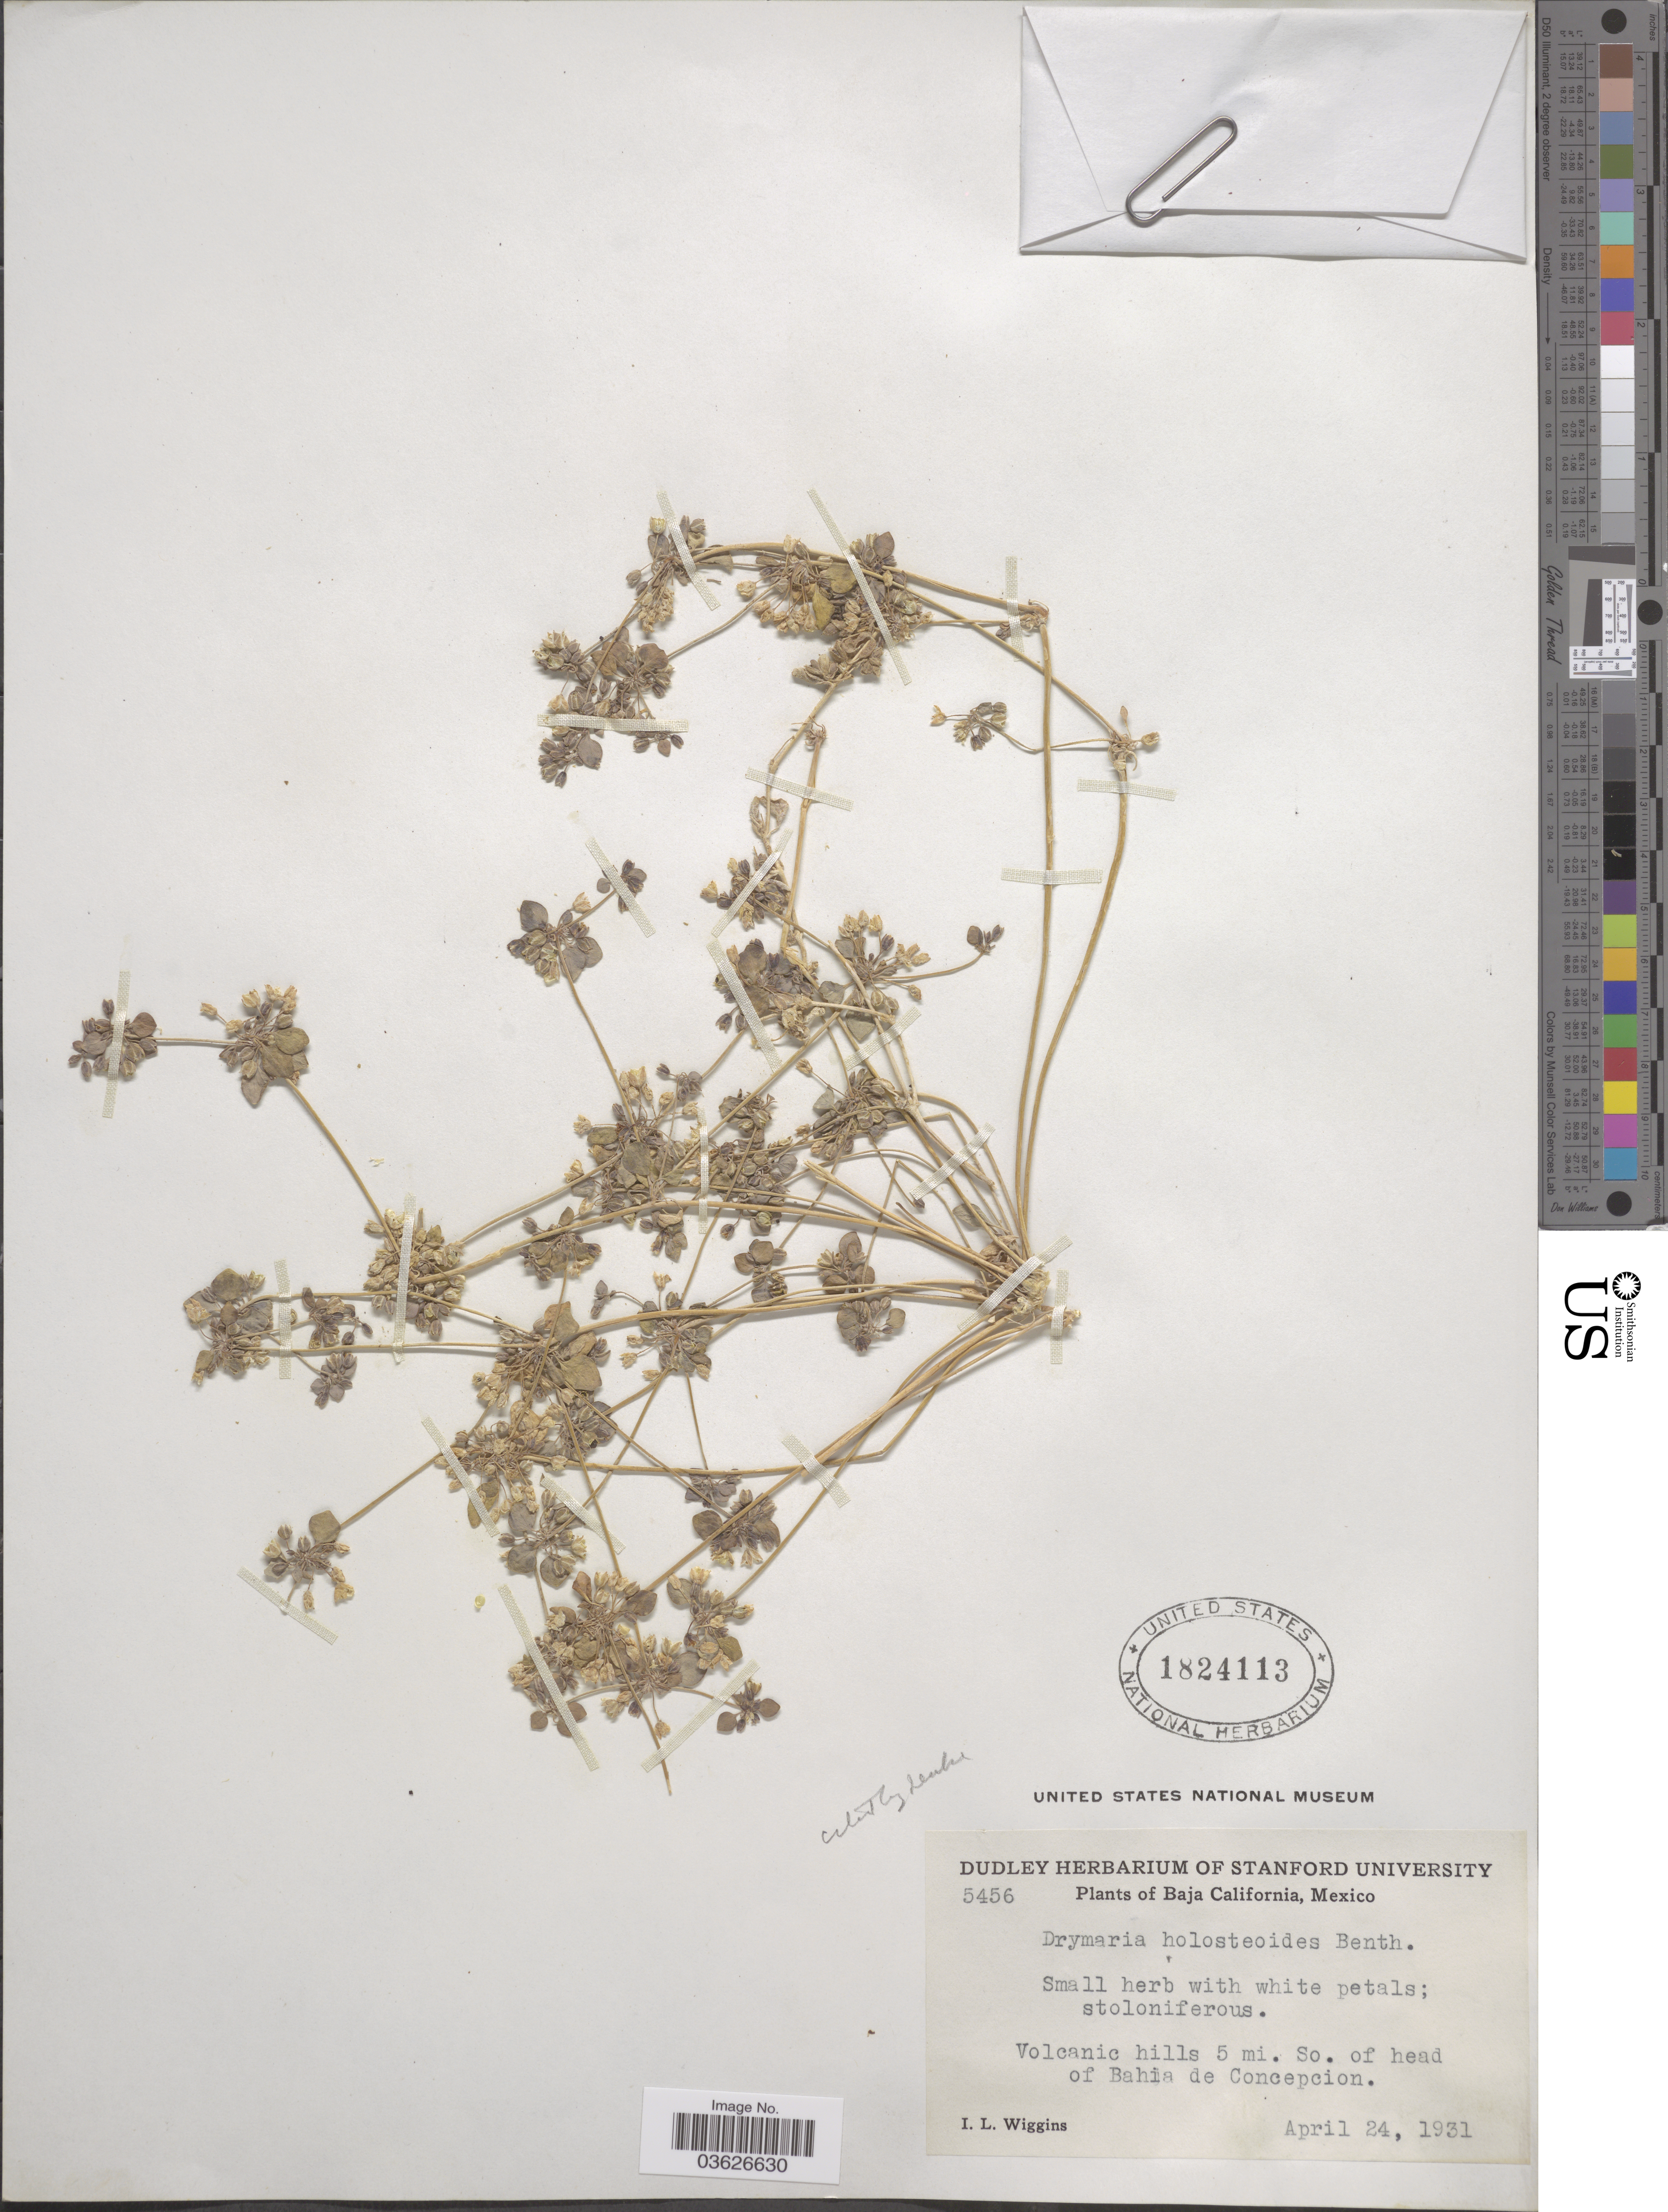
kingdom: Plantae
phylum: Tracheophyta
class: Magnoliopsida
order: Caryophyllales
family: Caryophyllaceae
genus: Drymaria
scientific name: Drymaria holosteoides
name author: Benth.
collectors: I. L. Wiggins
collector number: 5456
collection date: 1931-04-24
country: Mexico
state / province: Baja California Norte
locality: Volcanic hills 5 mi. So. of head of Bahia de Concepcion.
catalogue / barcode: US 1824113